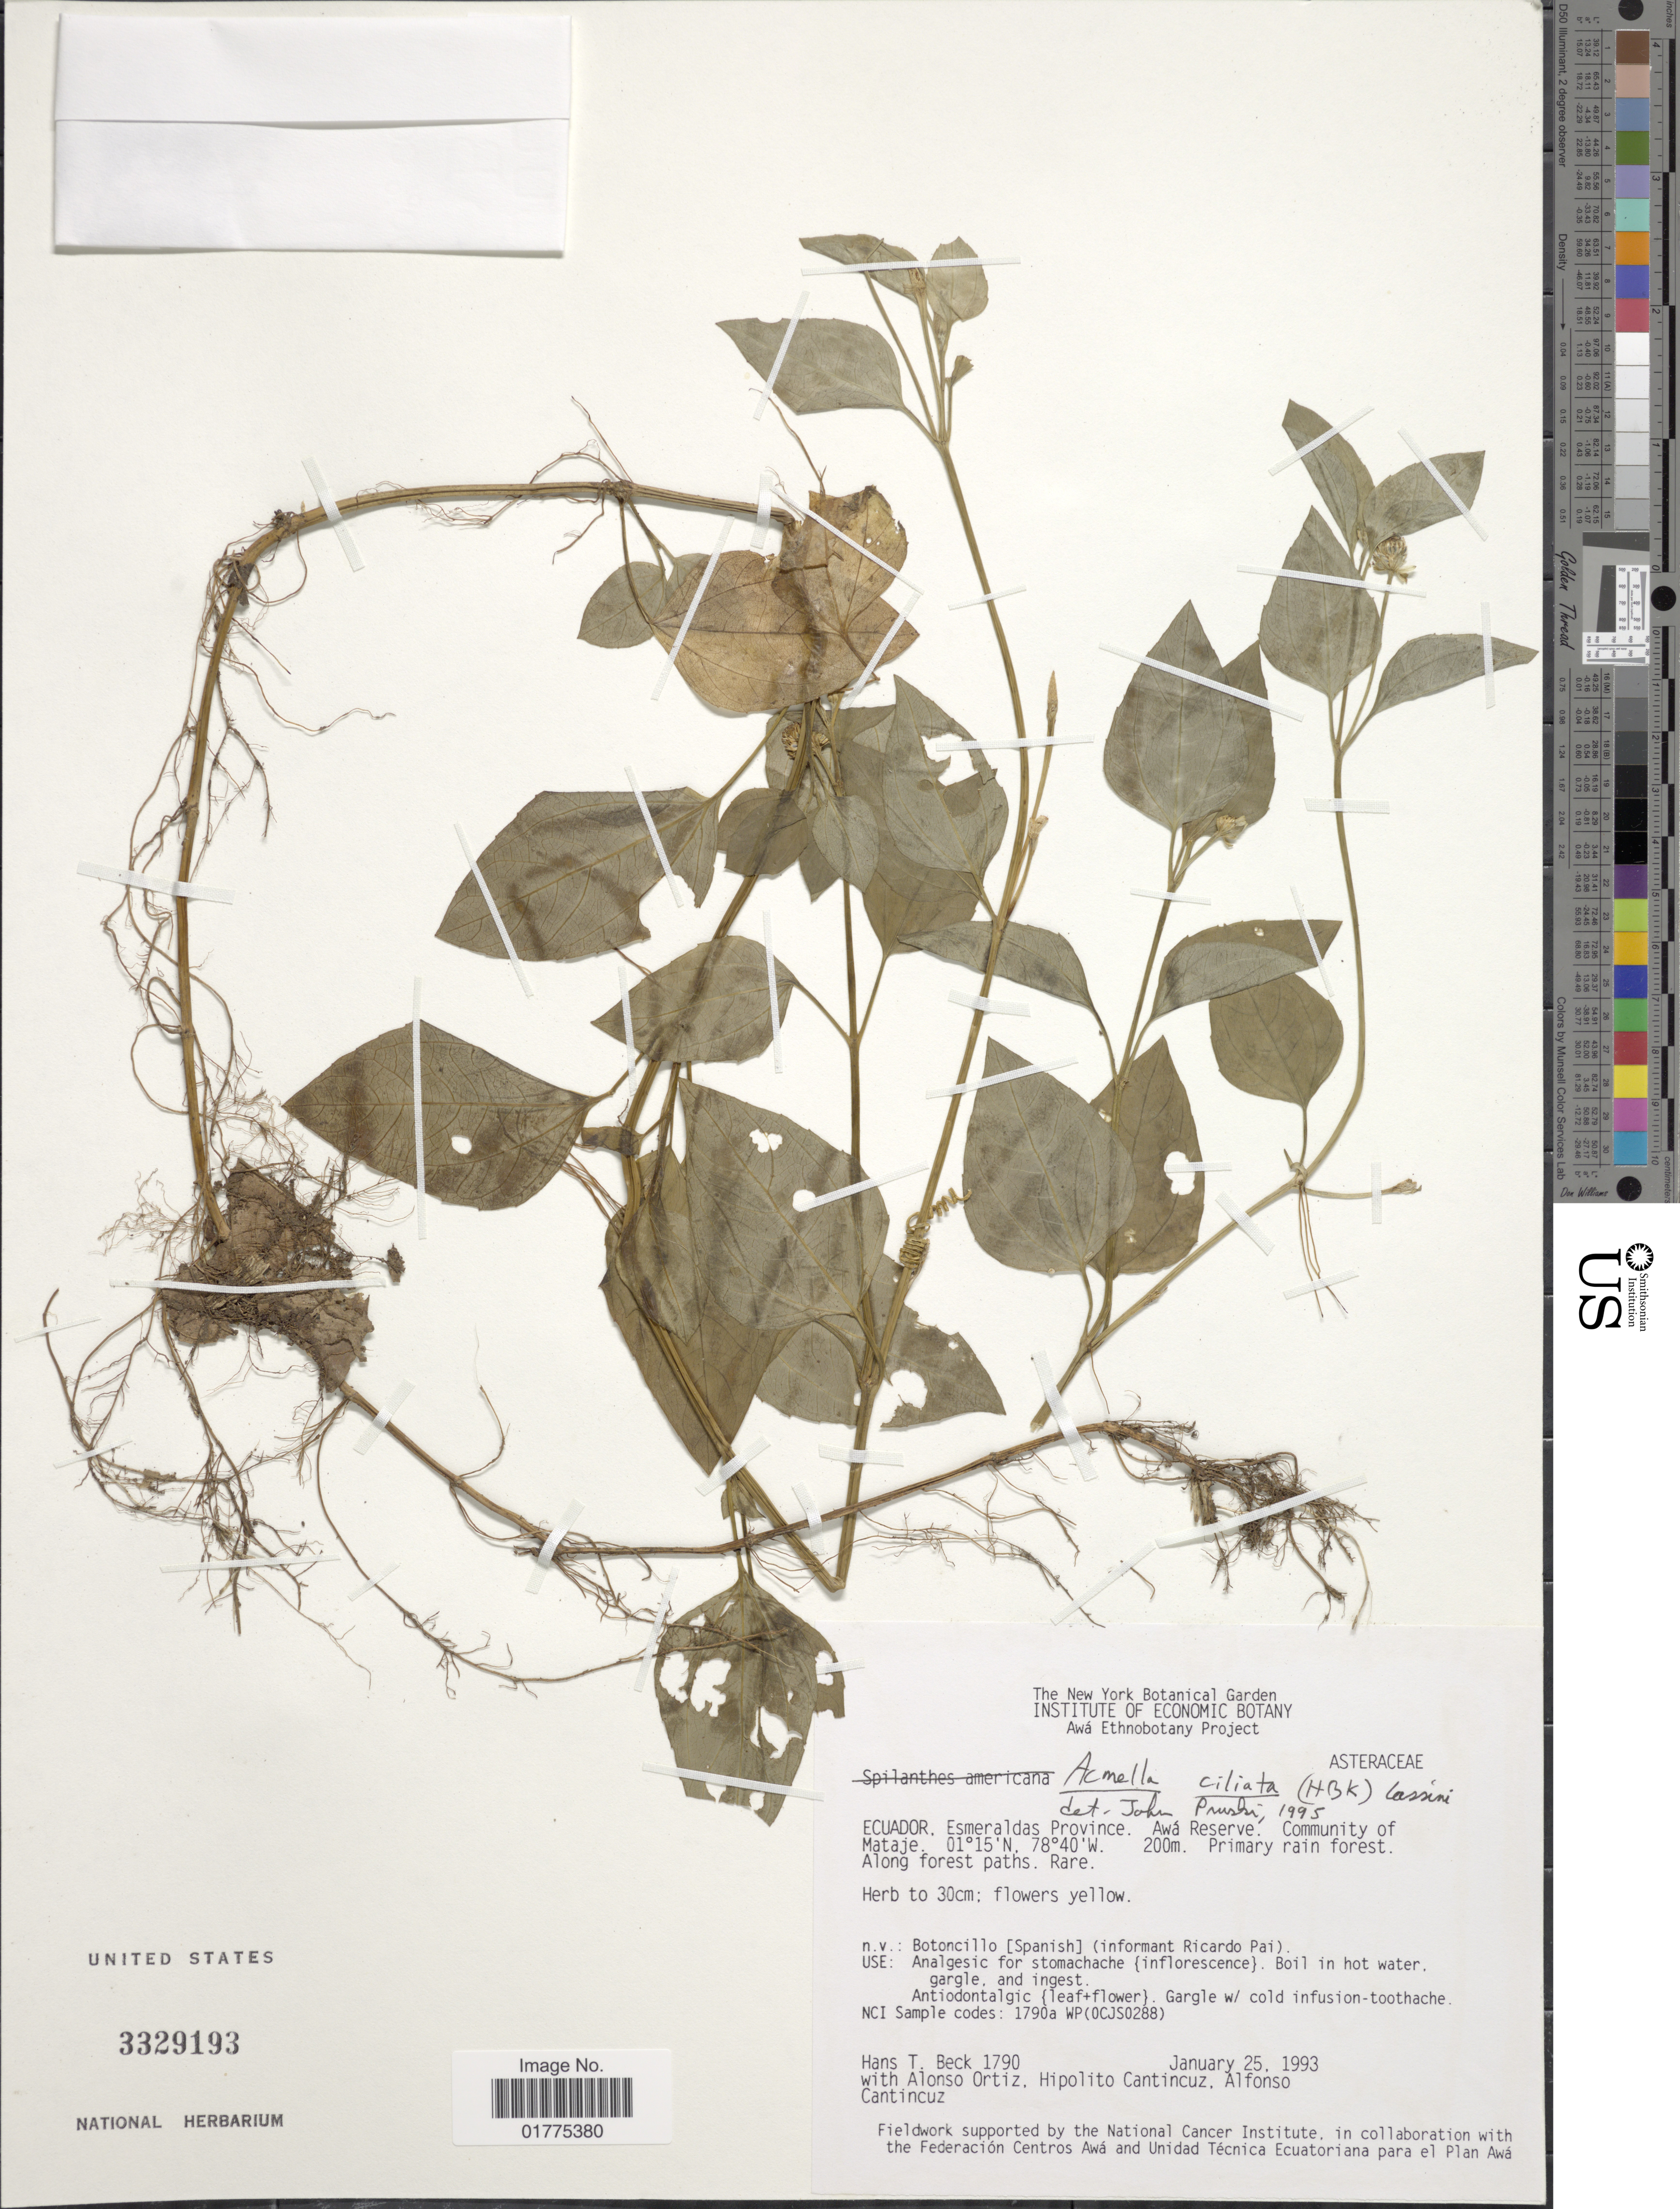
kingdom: Plantae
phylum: Tracheophyta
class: Magnoliopsida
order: Asterales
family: Asteraceae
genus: Acmella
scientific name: Acmella ciliata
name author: (Kunth) Cass.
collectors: H. T. Beck, A. Ortiz, H. Cantincuz & A. Cantincuz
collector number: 1790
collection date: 1993-01-25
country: Ecuador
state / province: Esmeraldas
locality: Esmeraldas Province, AWA Reserve, Community of Matje, Primary rain forest, Along forest paths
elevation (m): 200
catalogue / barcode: US 3329193